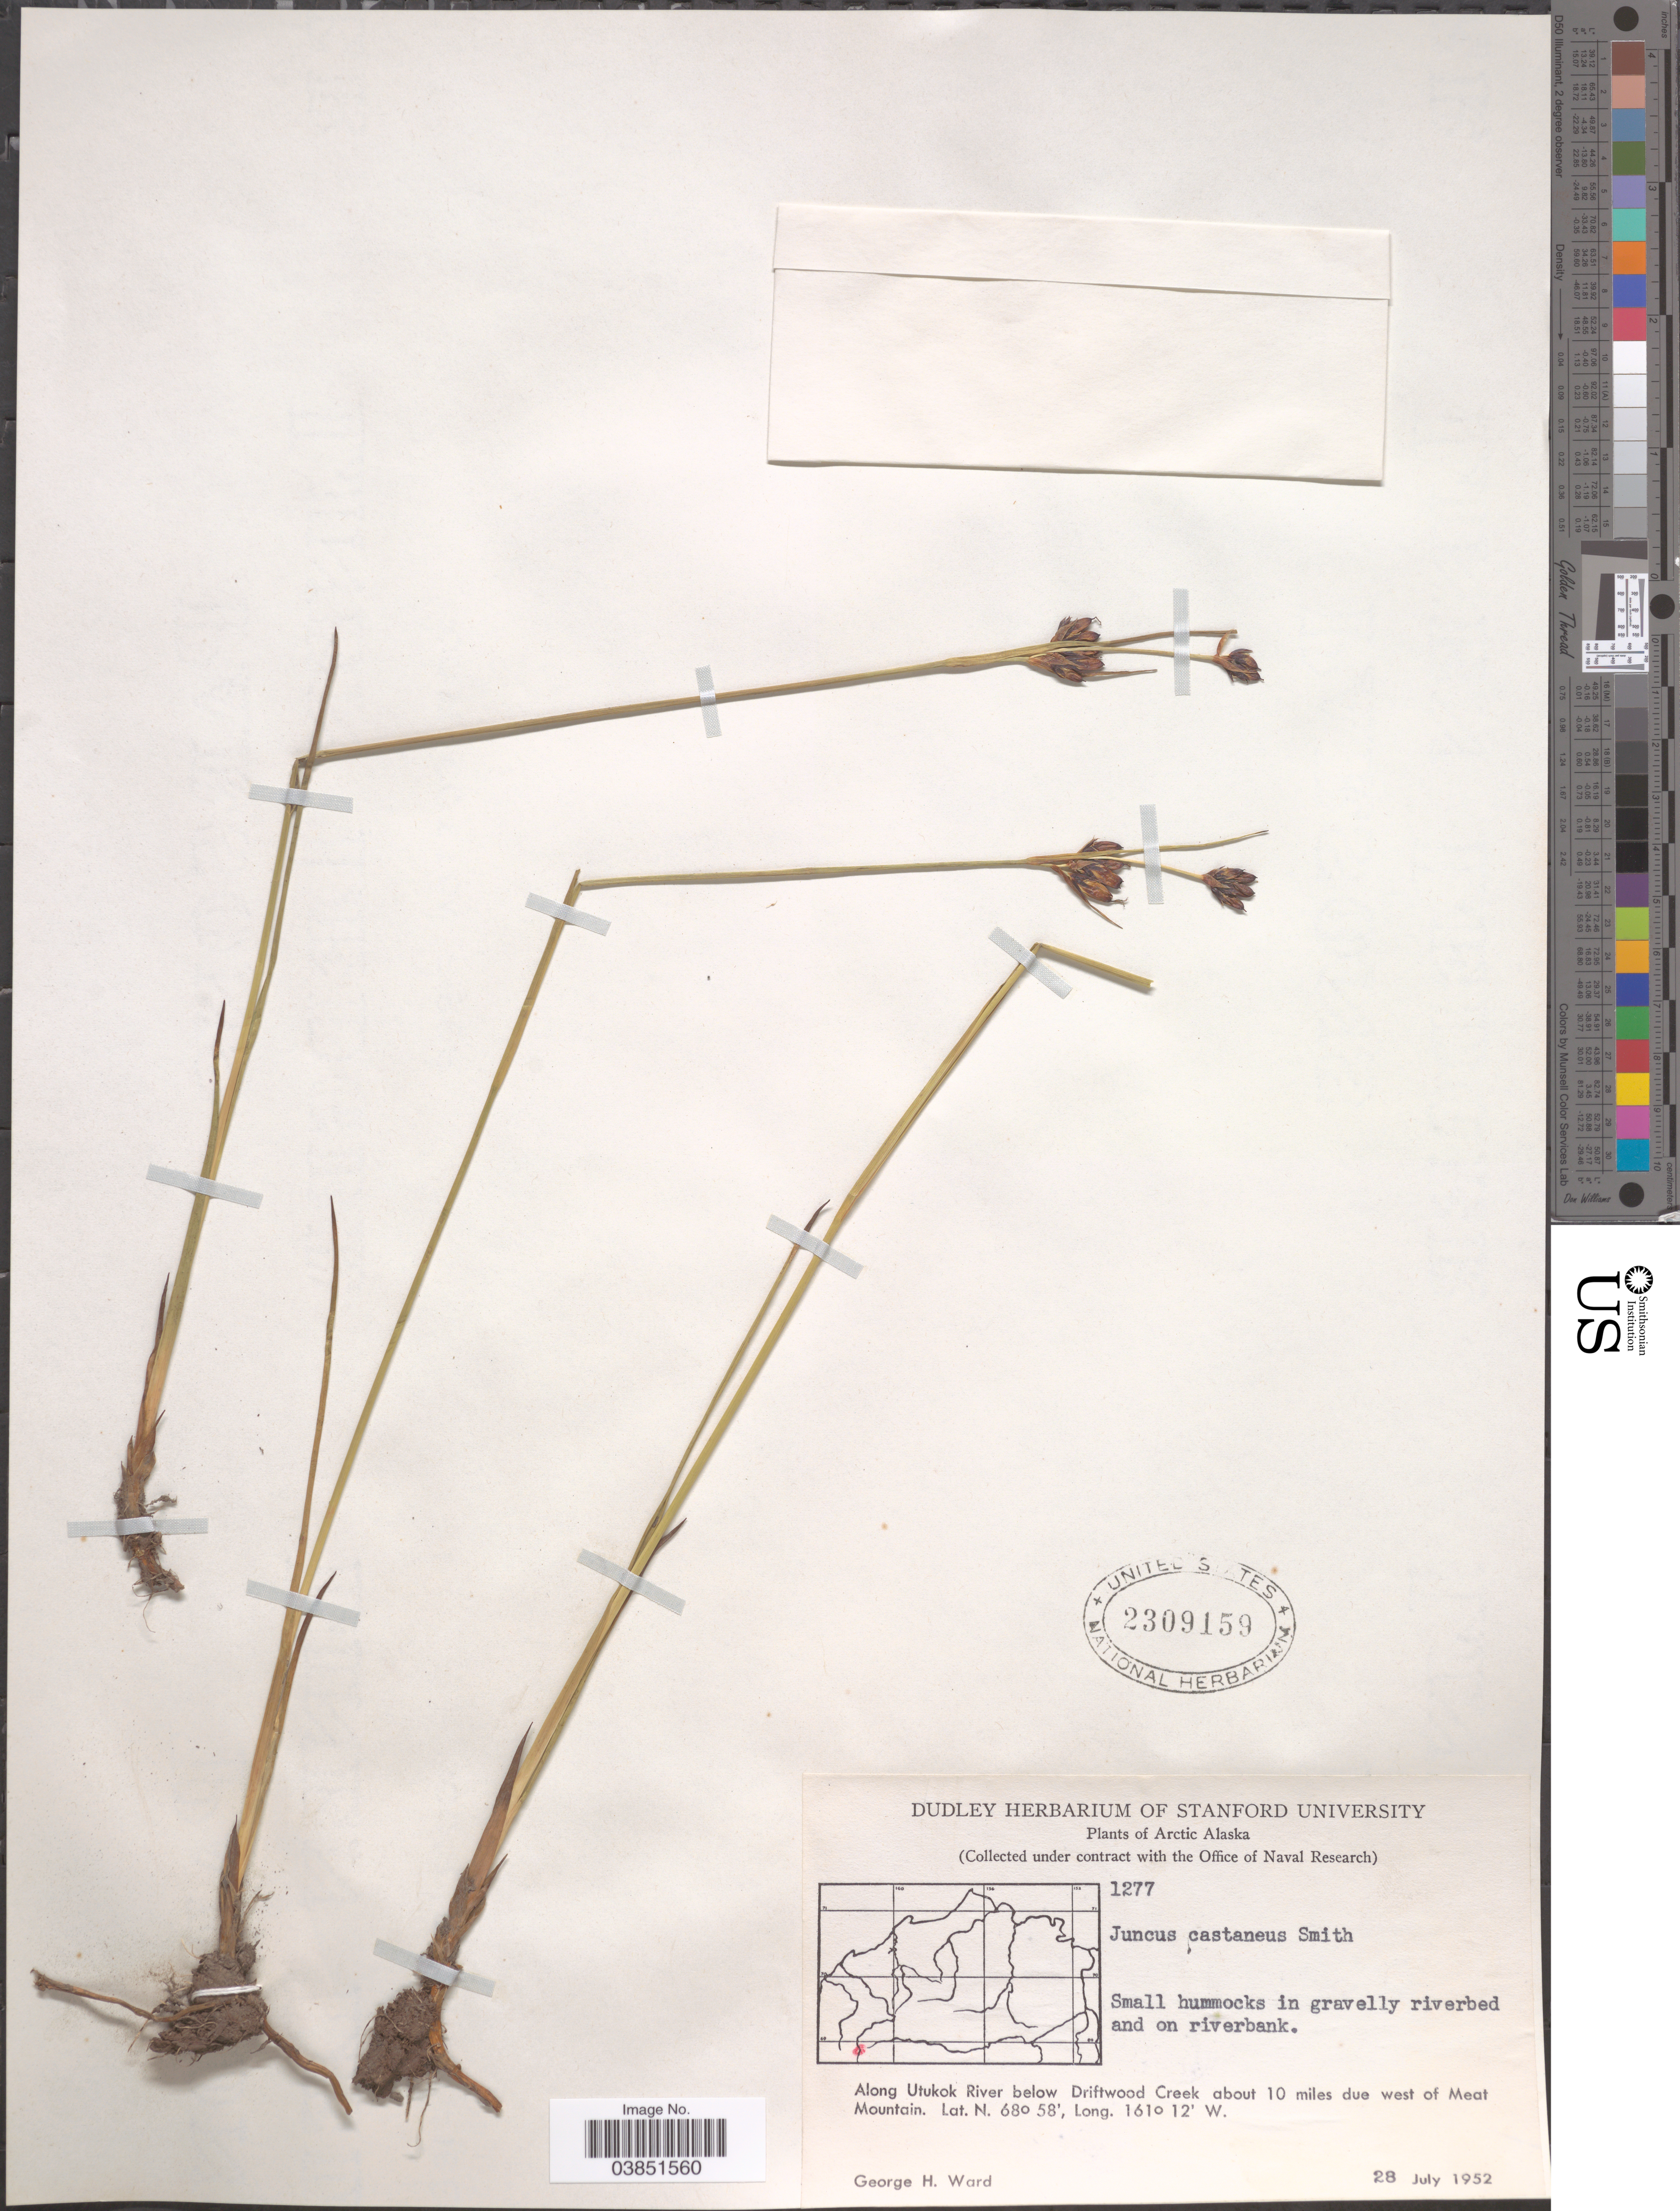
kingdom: Plantae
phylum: Tracheophyta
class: Liliopsida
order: Poales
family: Juncaceae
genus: Juncus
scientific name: Juncus castaneus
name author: Sm.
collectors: G. H. Ward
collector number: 1277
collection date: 1952-07-28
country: United States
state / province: Alaska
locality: Arctic Alaska. Along Utukok River below Driftwood Creek about 10 miles due west of Meat Mountain.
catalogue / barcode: US 2309159